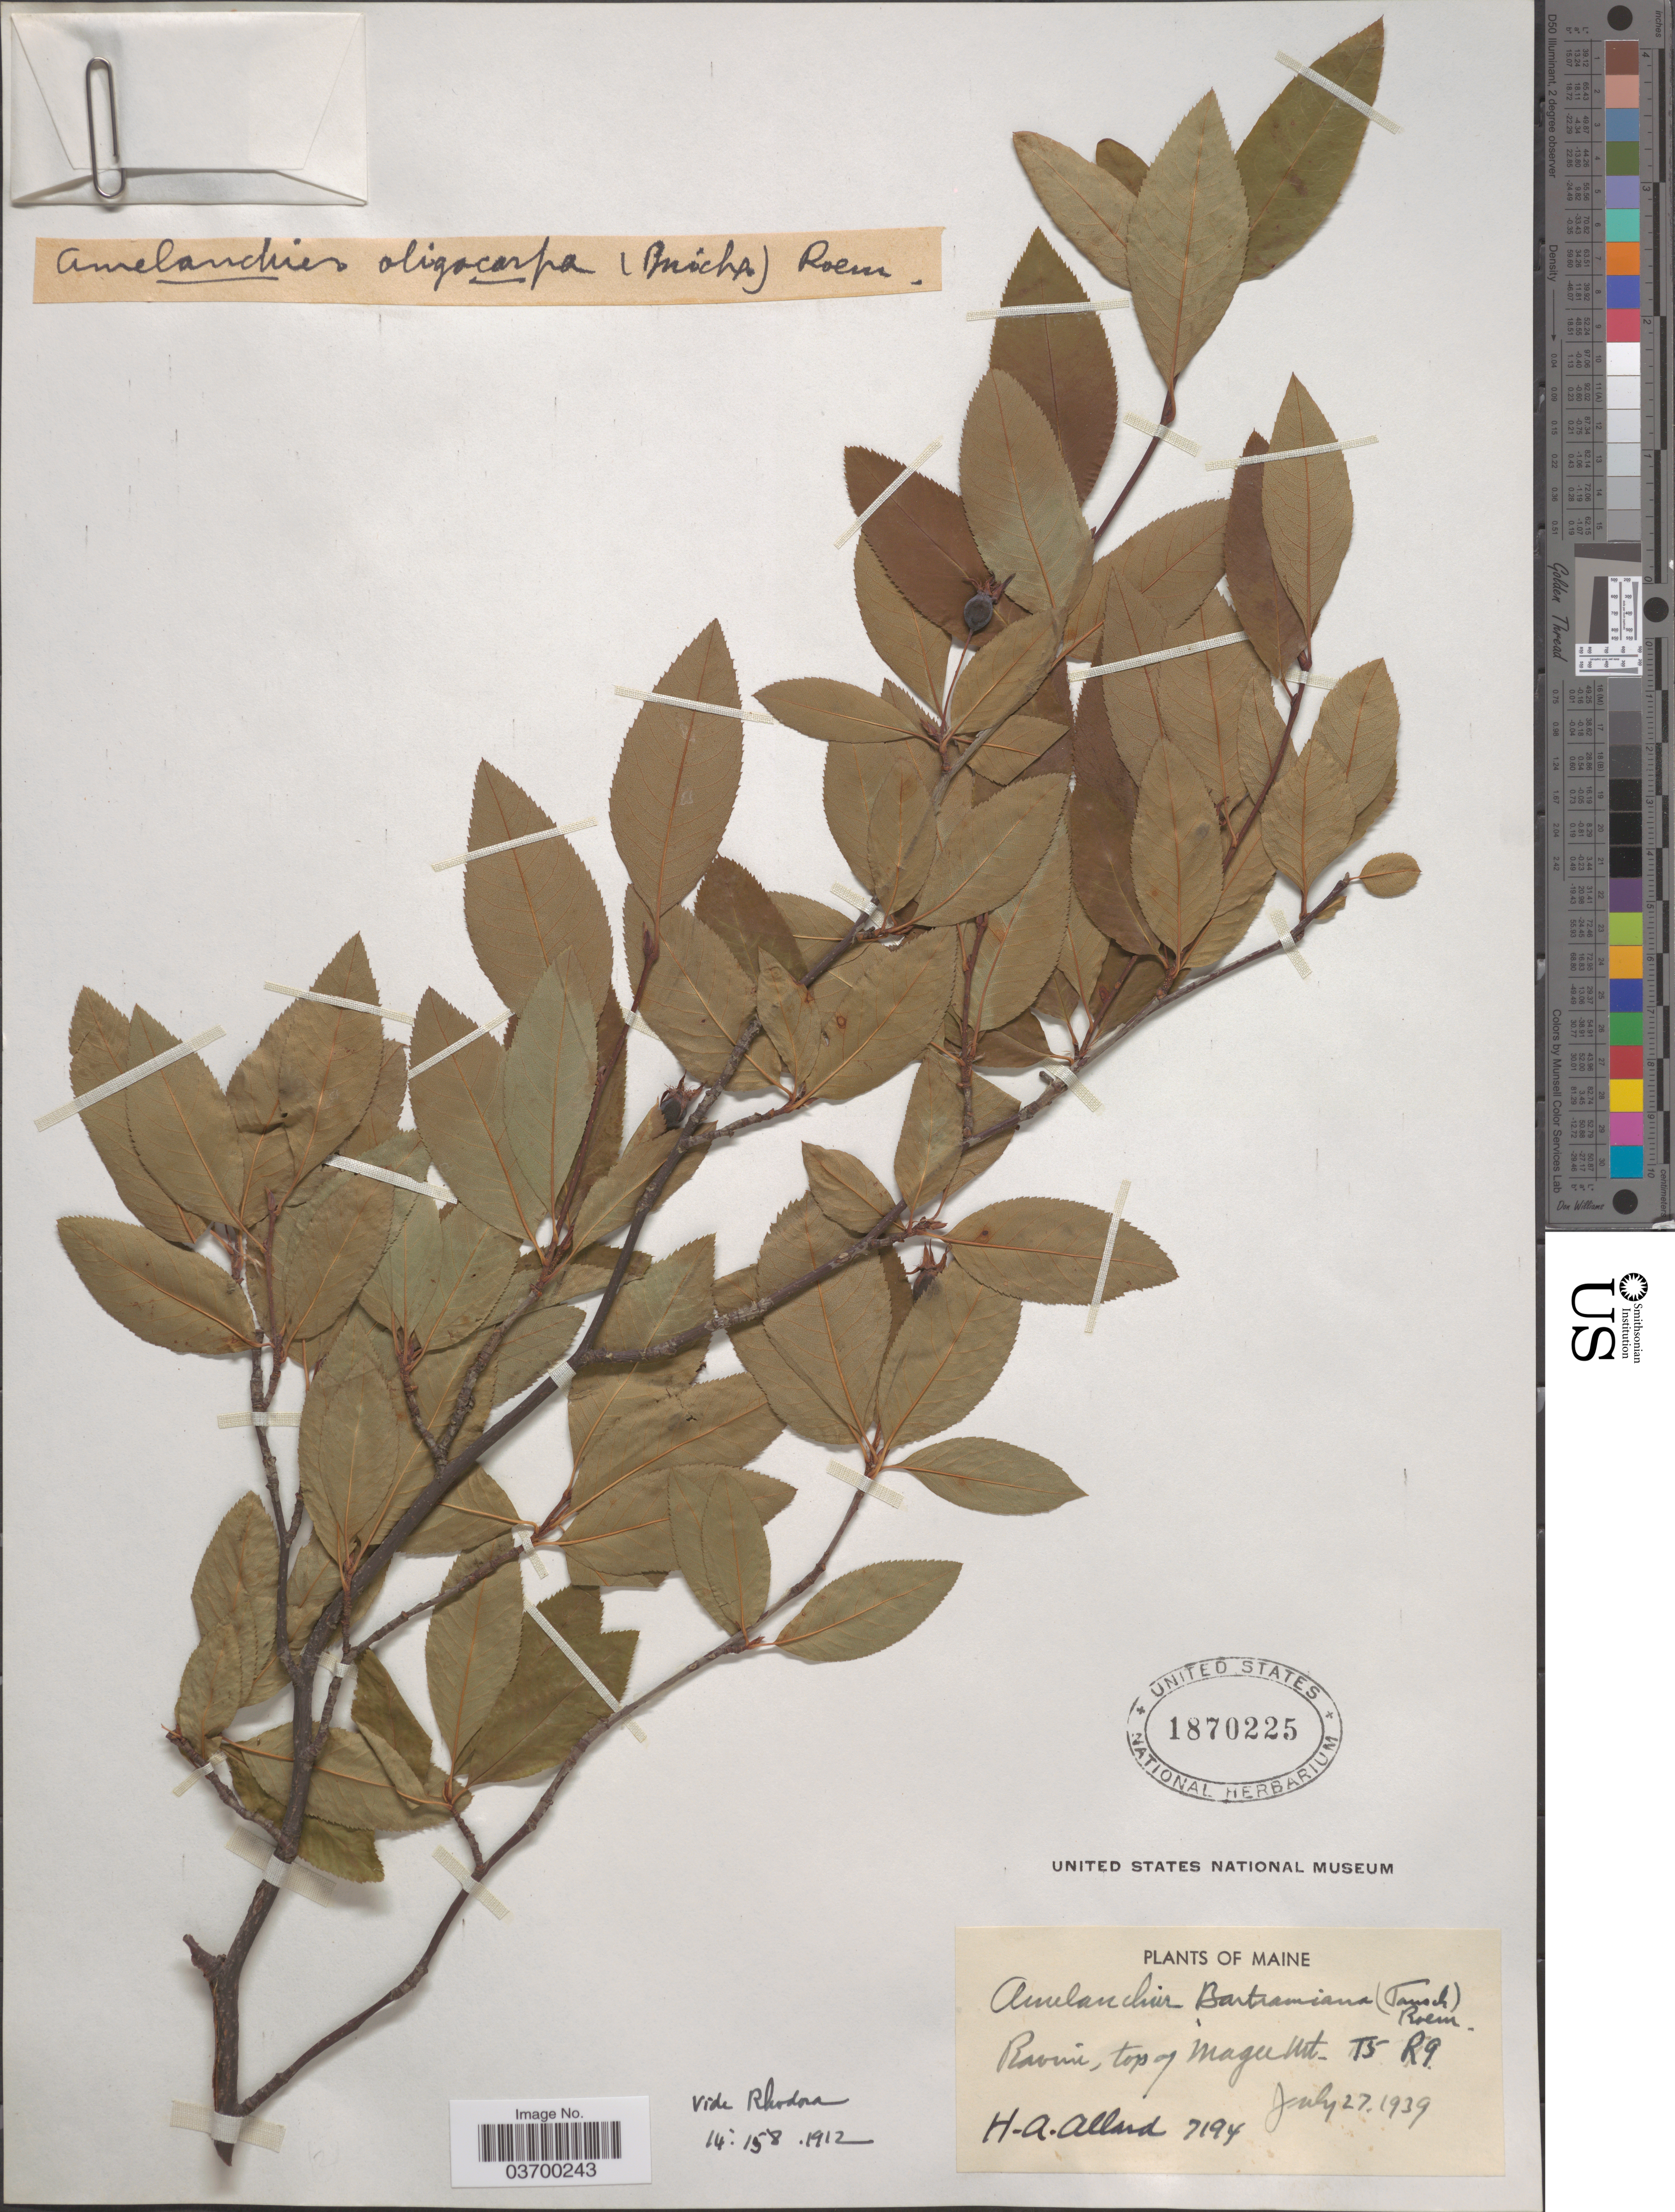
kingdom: Plantae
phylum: Tracheophyta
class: Magnoliopsida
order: Rosales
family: Rosaceae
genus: Amelanchier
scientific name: Amelanchier bartramiana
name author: (Tausch) M. Roem.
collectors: H. A. Allard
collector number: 7194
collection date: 1939-07-27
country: United States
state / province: Maine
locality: Ravine, top of Magic Mt. T5 R9.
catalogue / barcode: US 1870225